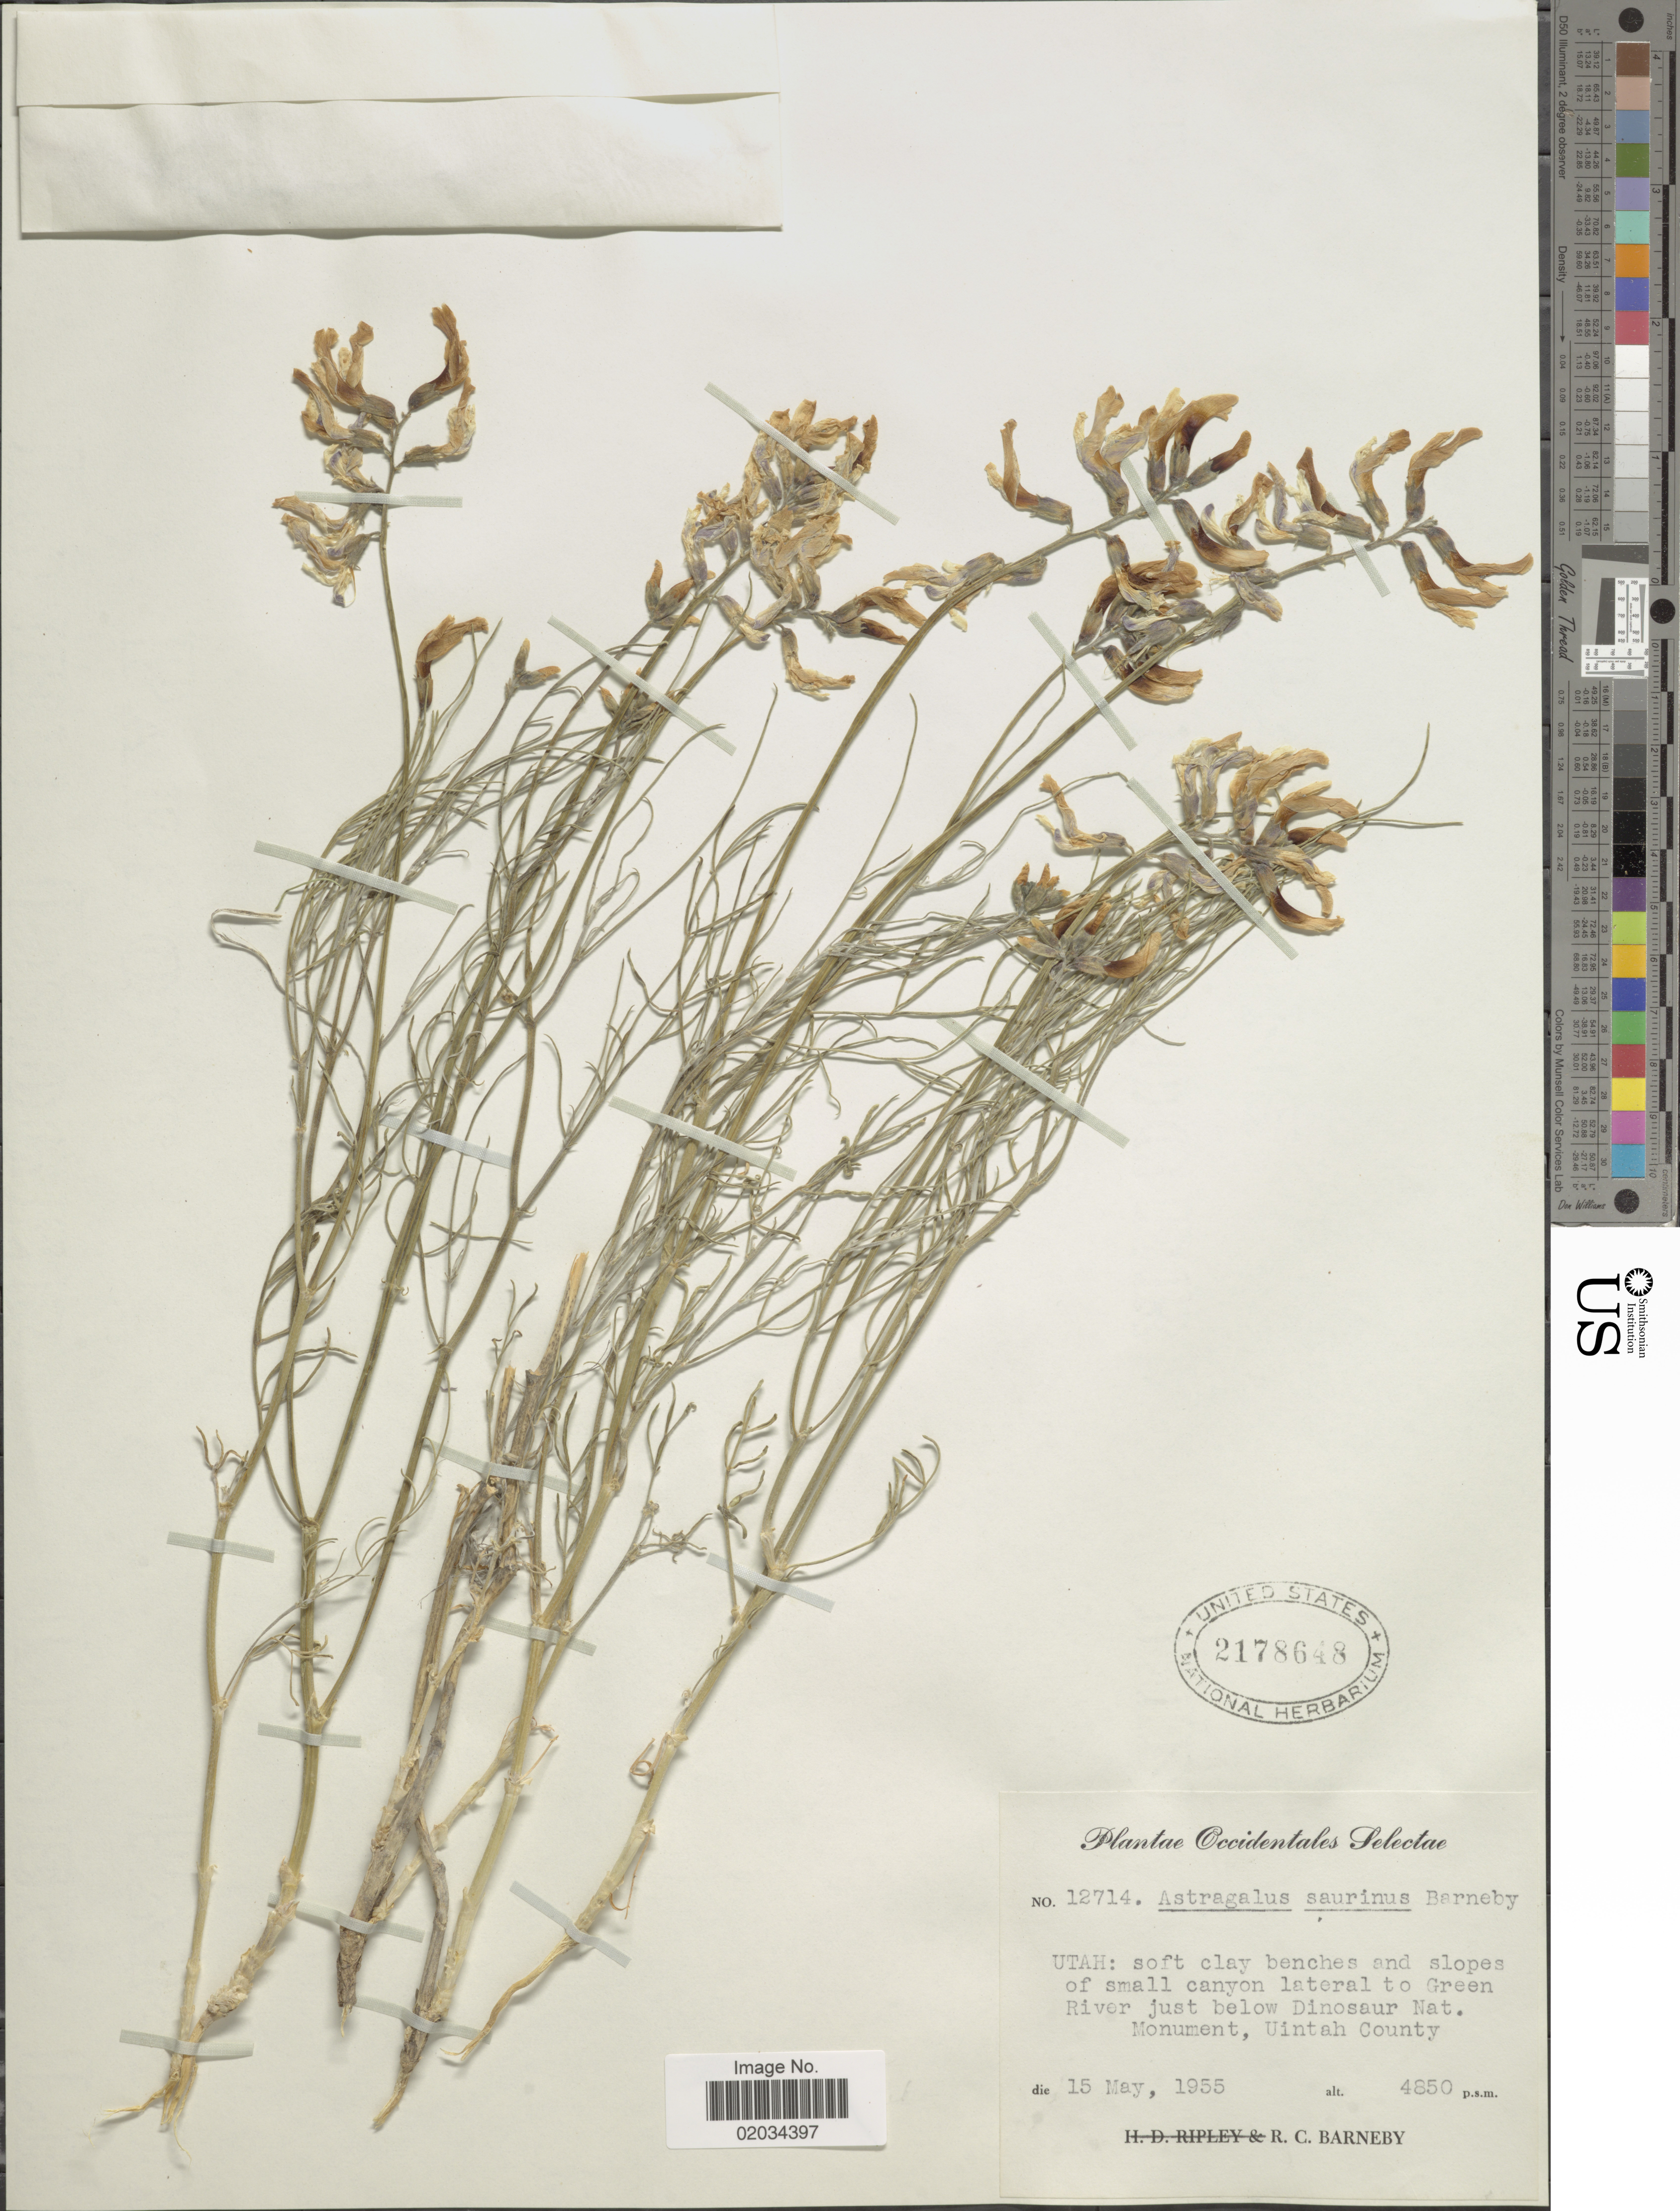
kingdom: Plantae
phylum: Tracheophyta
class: Magnoliopsida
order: Fabales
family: Fabaceae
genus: Astragalus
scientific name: Astragalus saurinus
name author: Barneby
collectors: R. C. Barneby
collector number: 12714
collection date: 1955-05-15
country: United States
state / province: Utah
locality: Green River just below Dinosaur Nat. Monument, Uintah County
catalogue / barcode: US 2178648